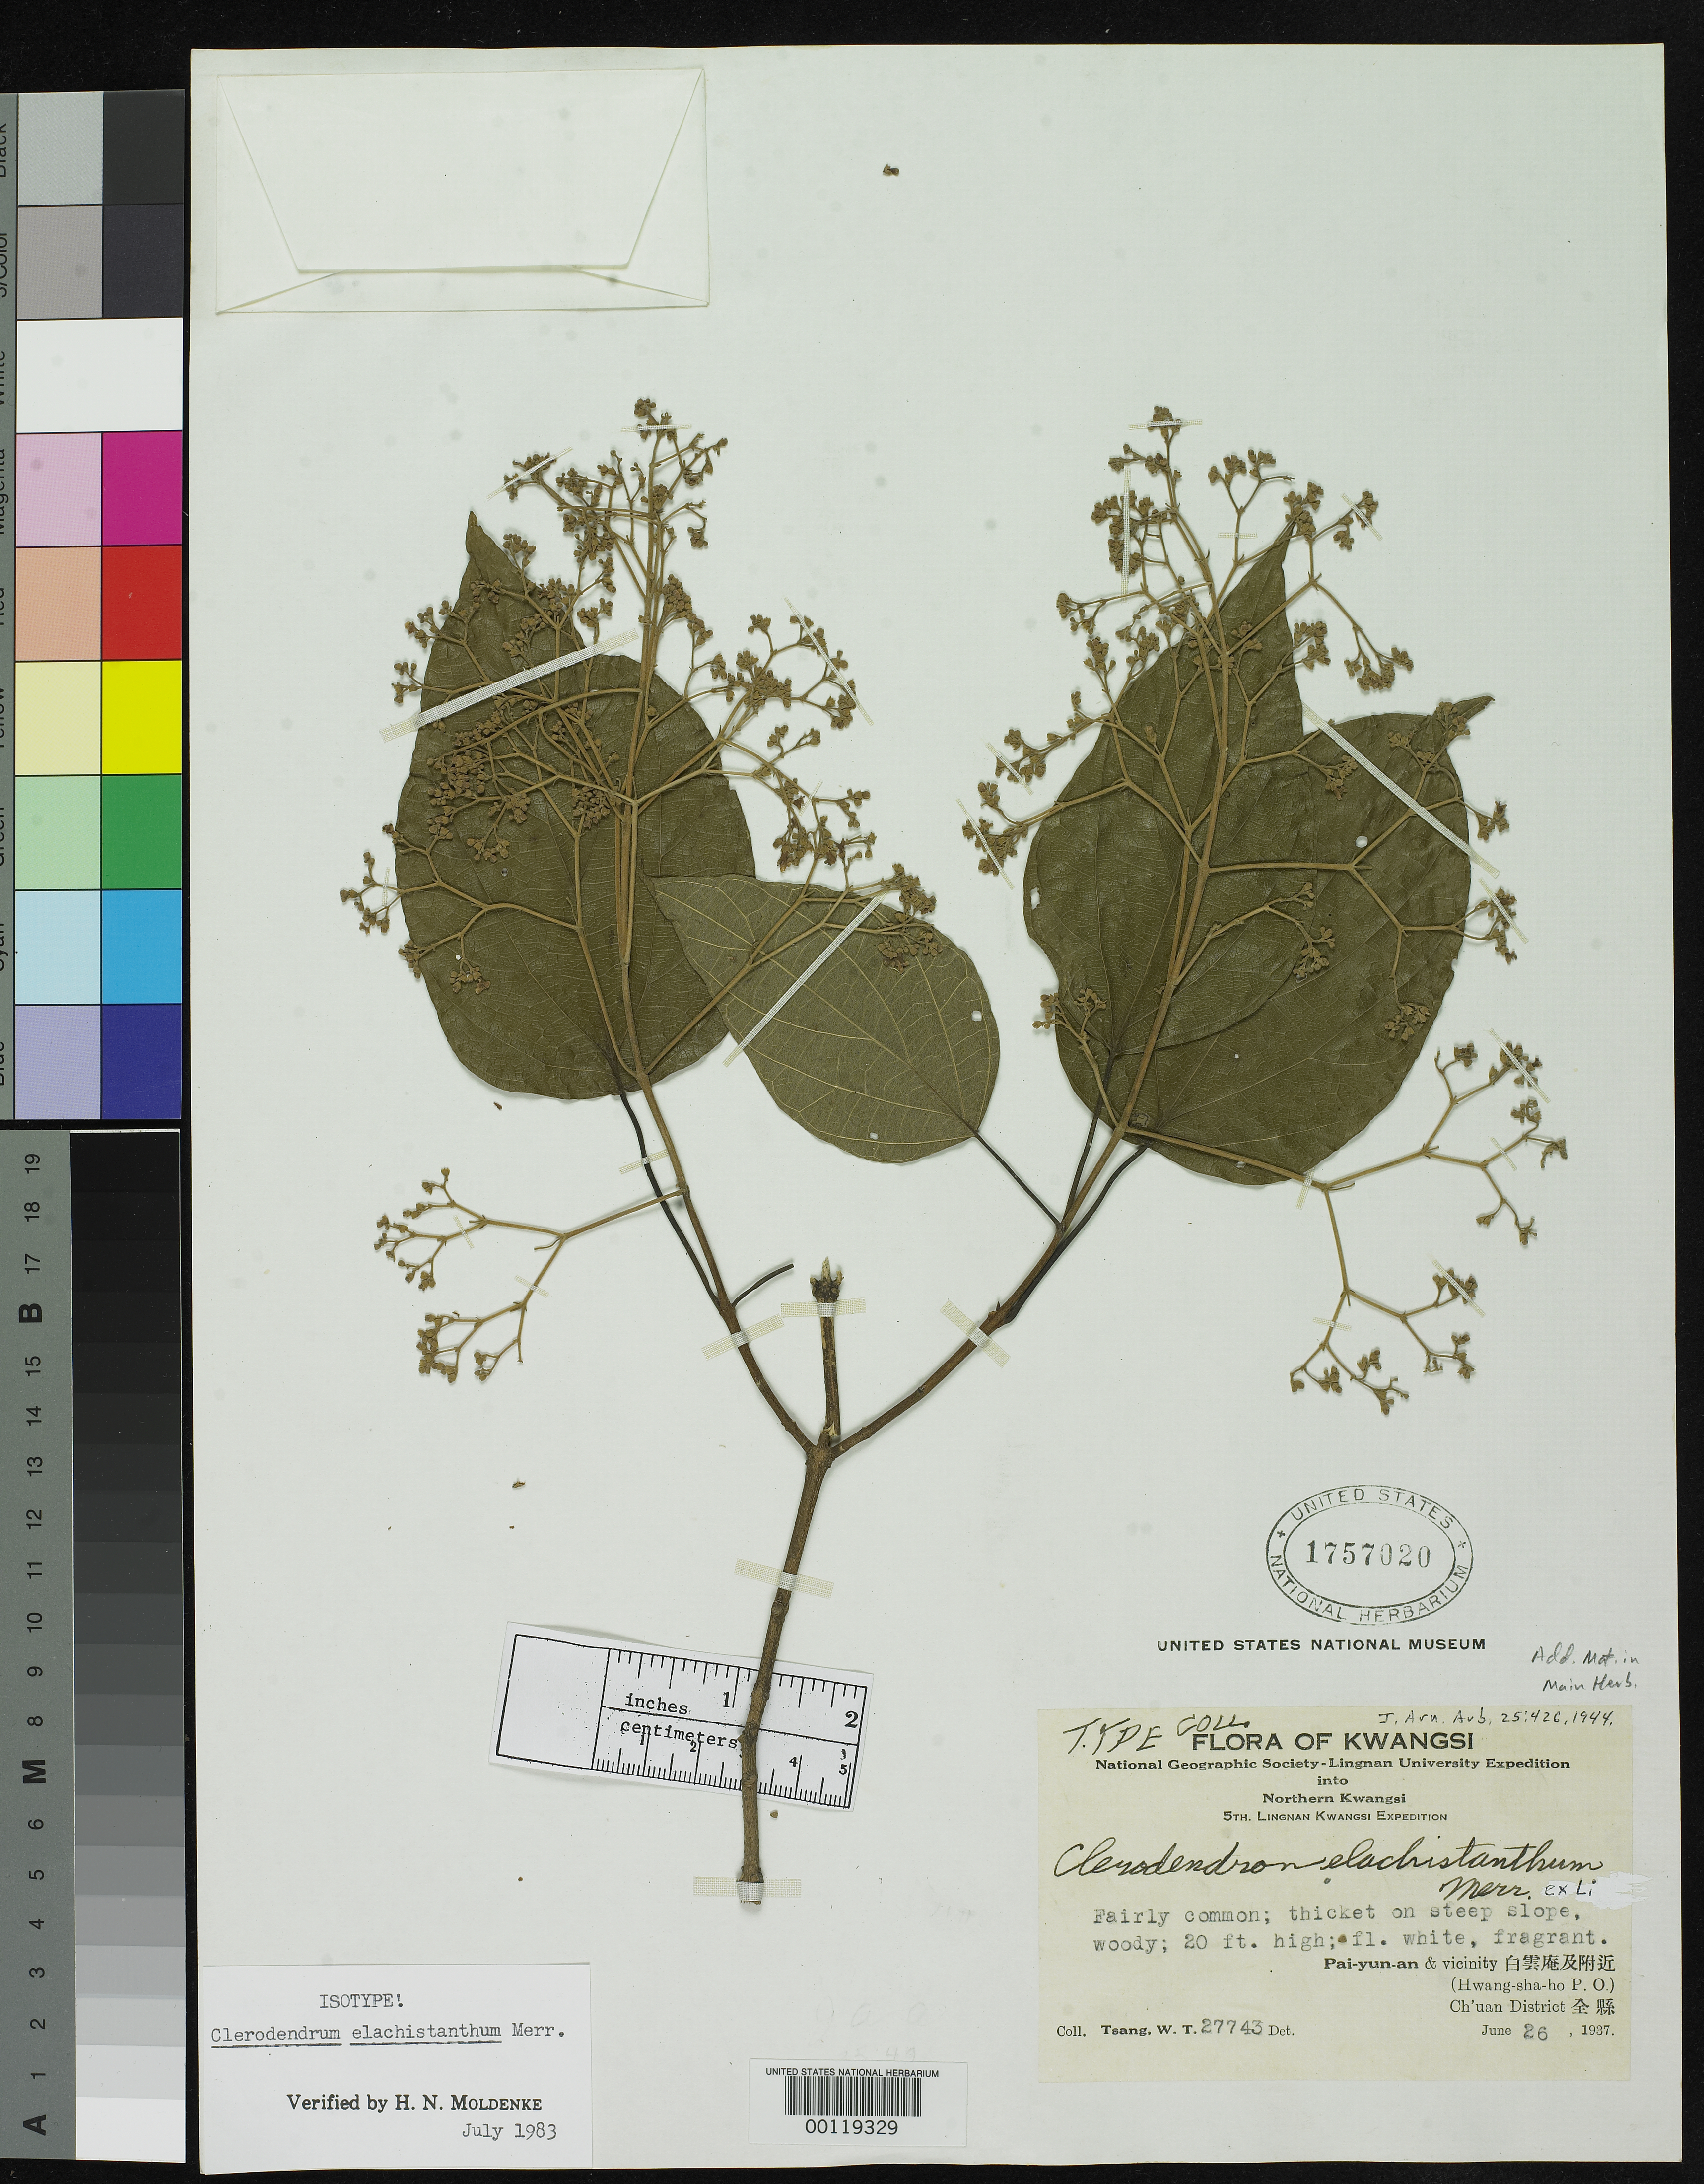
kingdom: Plantae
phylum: Tracheophyta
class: Magnoliopsida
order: Lamiales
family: Lamiaceae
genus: Clerodendrum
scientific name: Clerodendrum elachistanthum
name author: Merr. ex H.L. Li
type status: Isotype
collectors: W. T. Tsang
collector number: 27743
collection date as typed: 26 Jun 1937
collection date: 1937-06-26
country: China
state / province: Guangxi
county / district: Ch'uan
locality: Pai-yun-an and vicinity.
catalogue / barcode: US 1757020